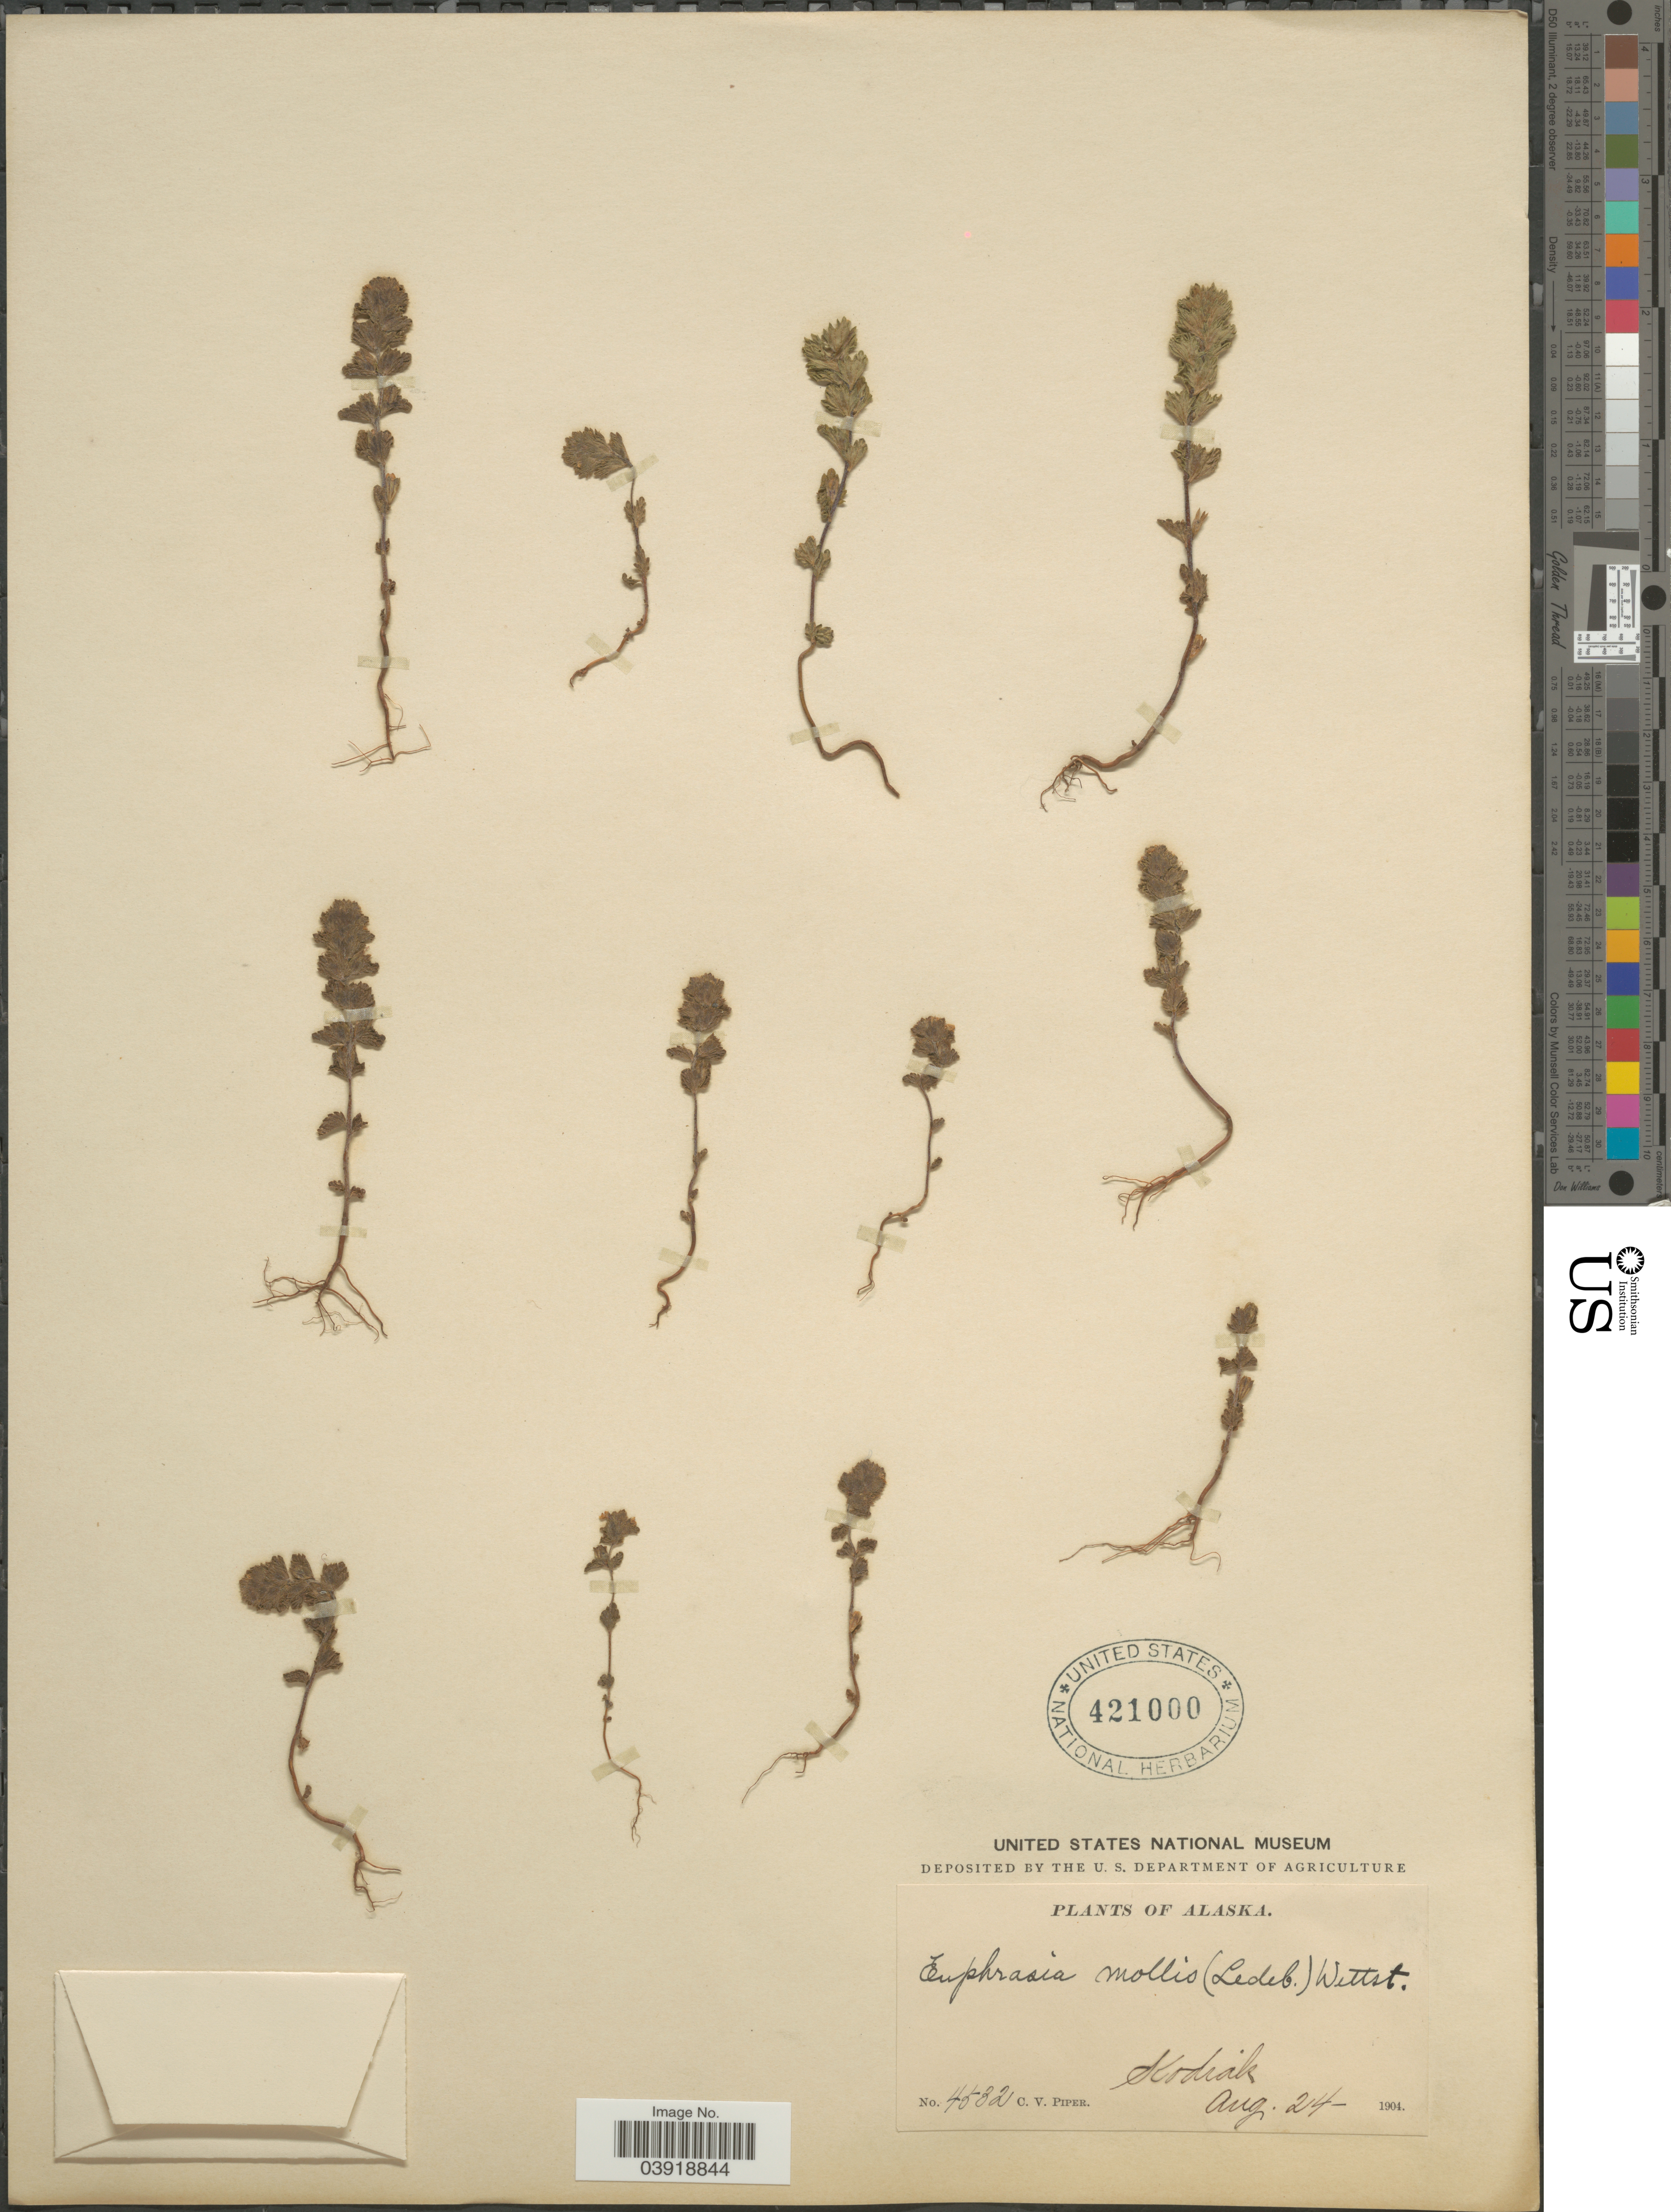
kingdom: Plantae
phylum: Tracheophyta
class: Magnoliopsida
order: Lamiales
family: Orobanchaceae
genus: Euphrasia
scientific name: Euphrasia mollis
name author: (Ledeb.) Wettst.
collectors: C. V. Piper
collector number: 4532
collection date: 1904-08-24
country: United States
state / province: Alaska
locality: Kodiak.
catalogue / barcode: US 421000